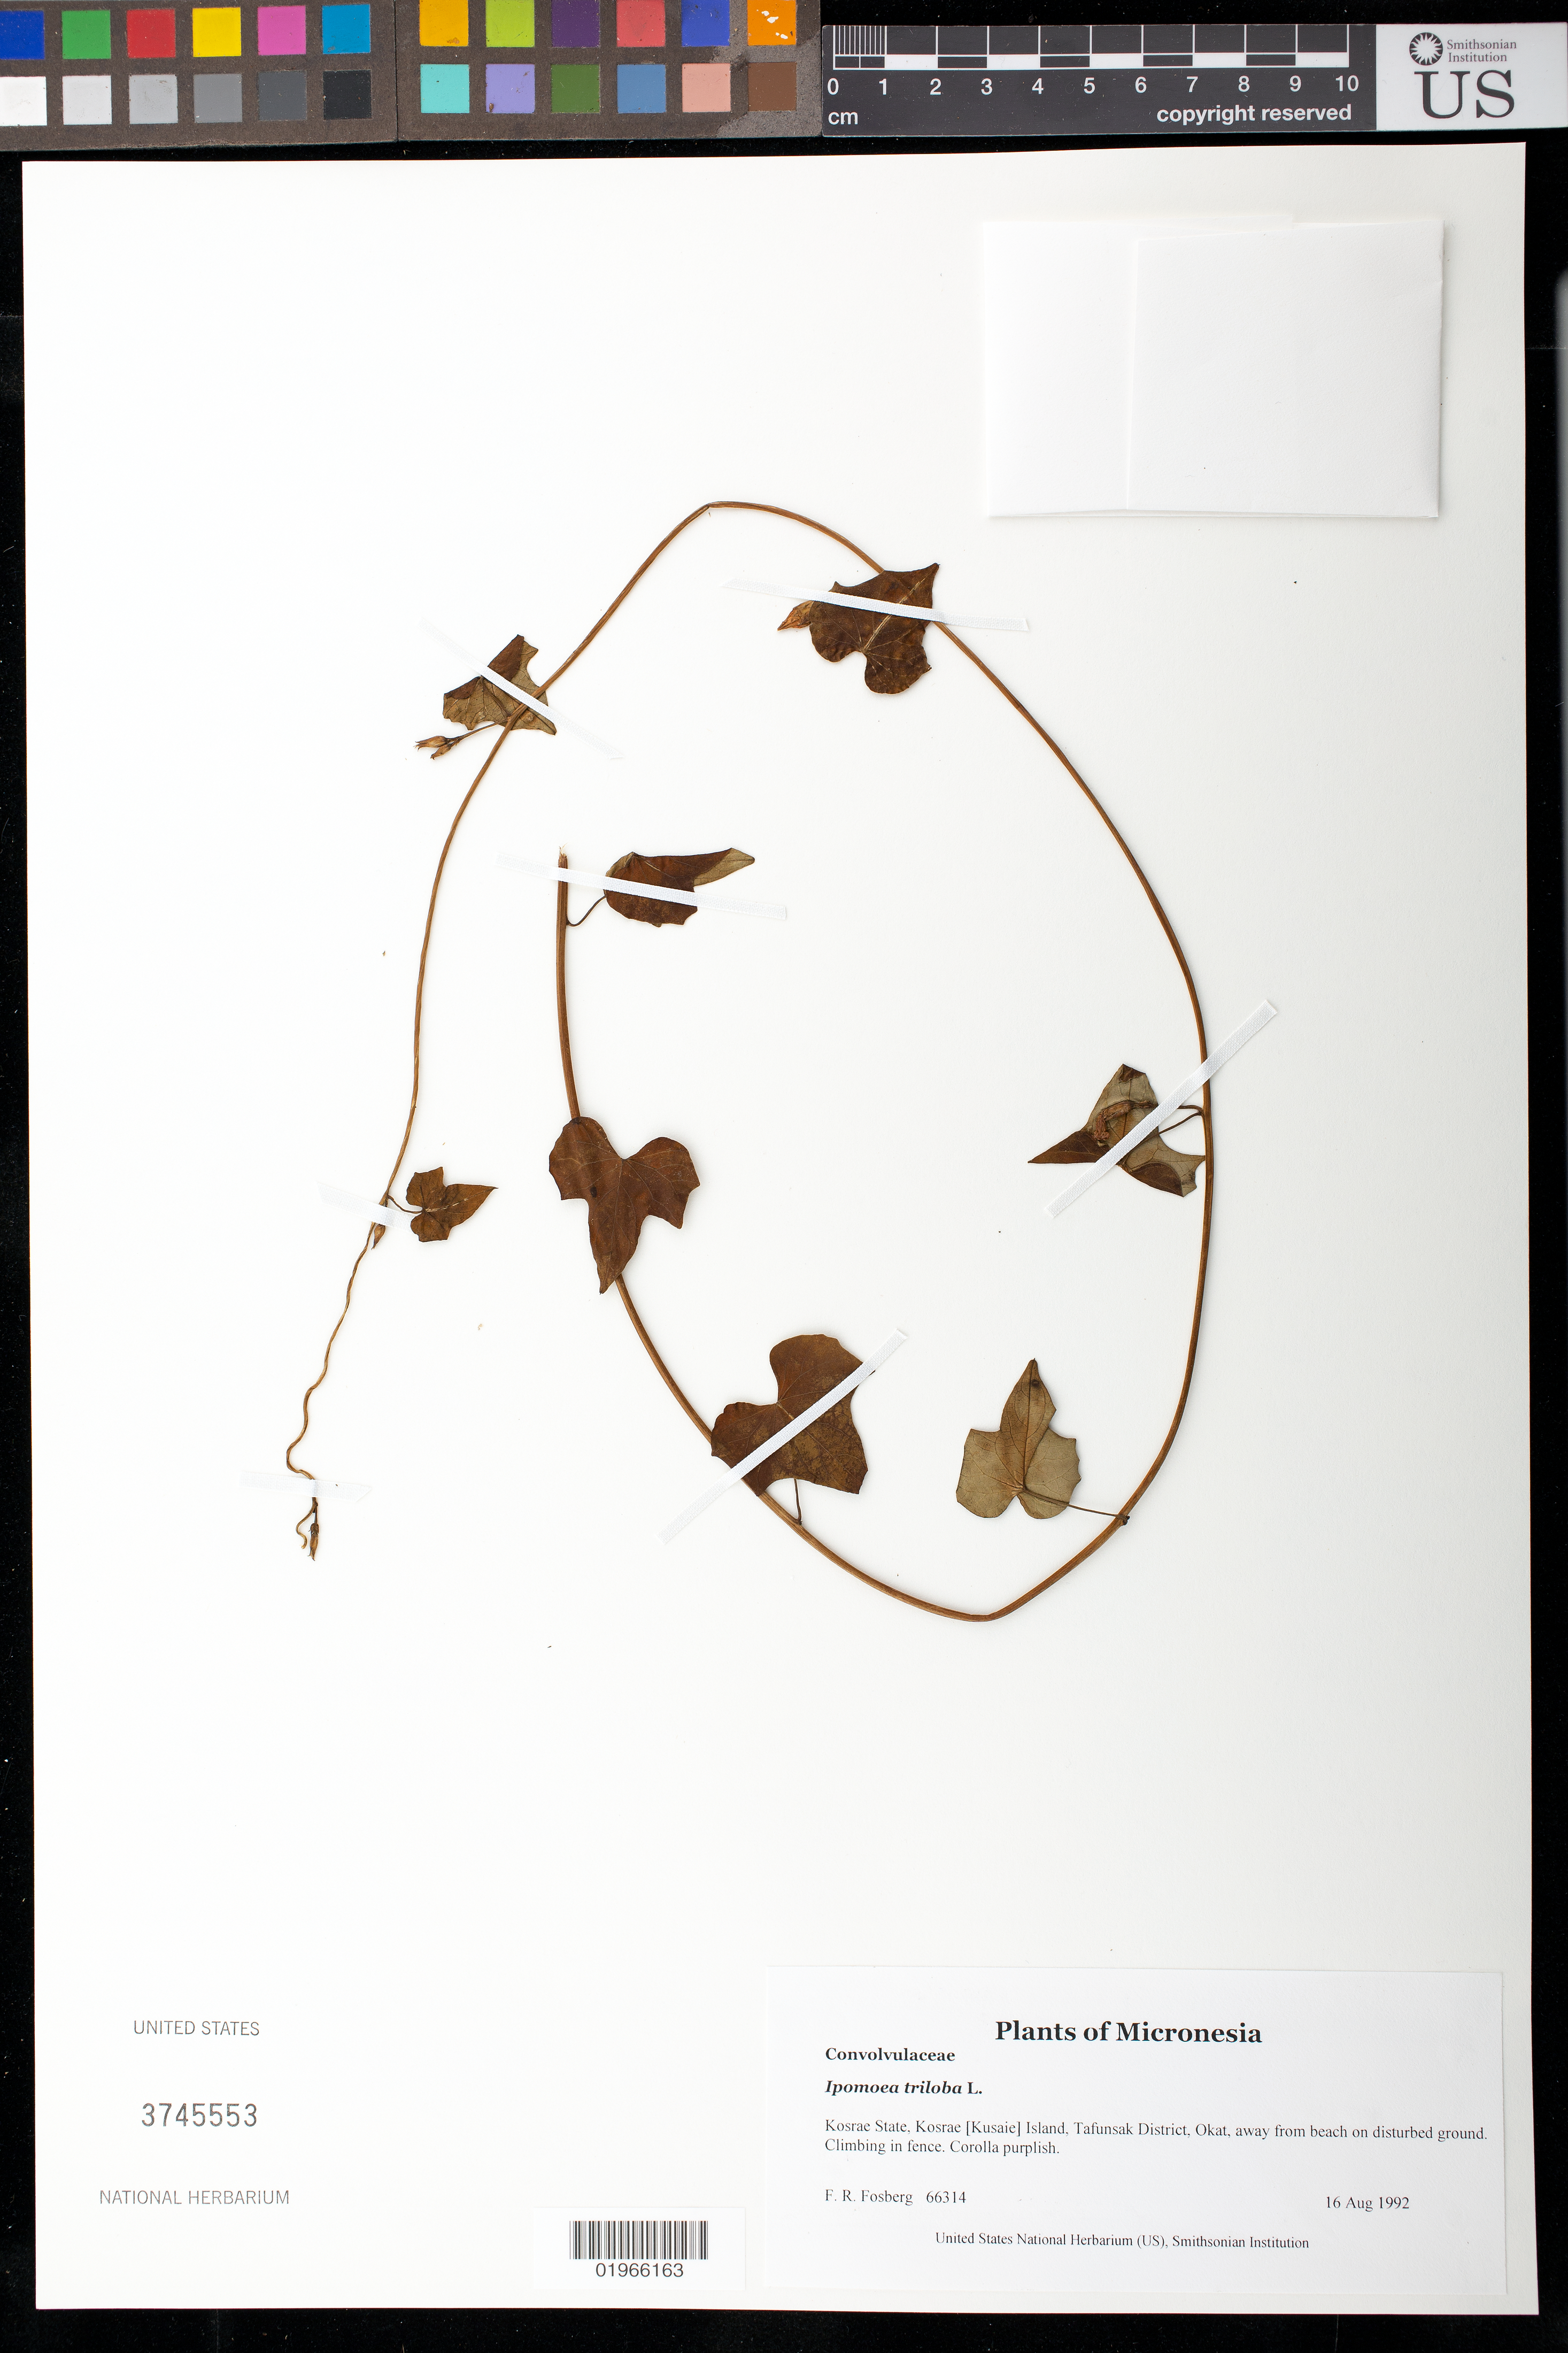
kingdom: Plantae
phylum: Tracheophyta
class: Magnoliopsida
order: Solanales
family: Convolvulaceae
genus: Ipomoea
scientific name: Ipomoea triloba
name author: L.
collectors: F. R. Fosberg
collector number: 66314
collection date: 1992-08-16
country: Micronesia, Federated States of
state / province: Kosrae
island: Kosrae [Kusaie]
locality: Tafunsak District, Okat, away from beach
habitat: Disturbed ground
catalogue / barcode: US 3745553